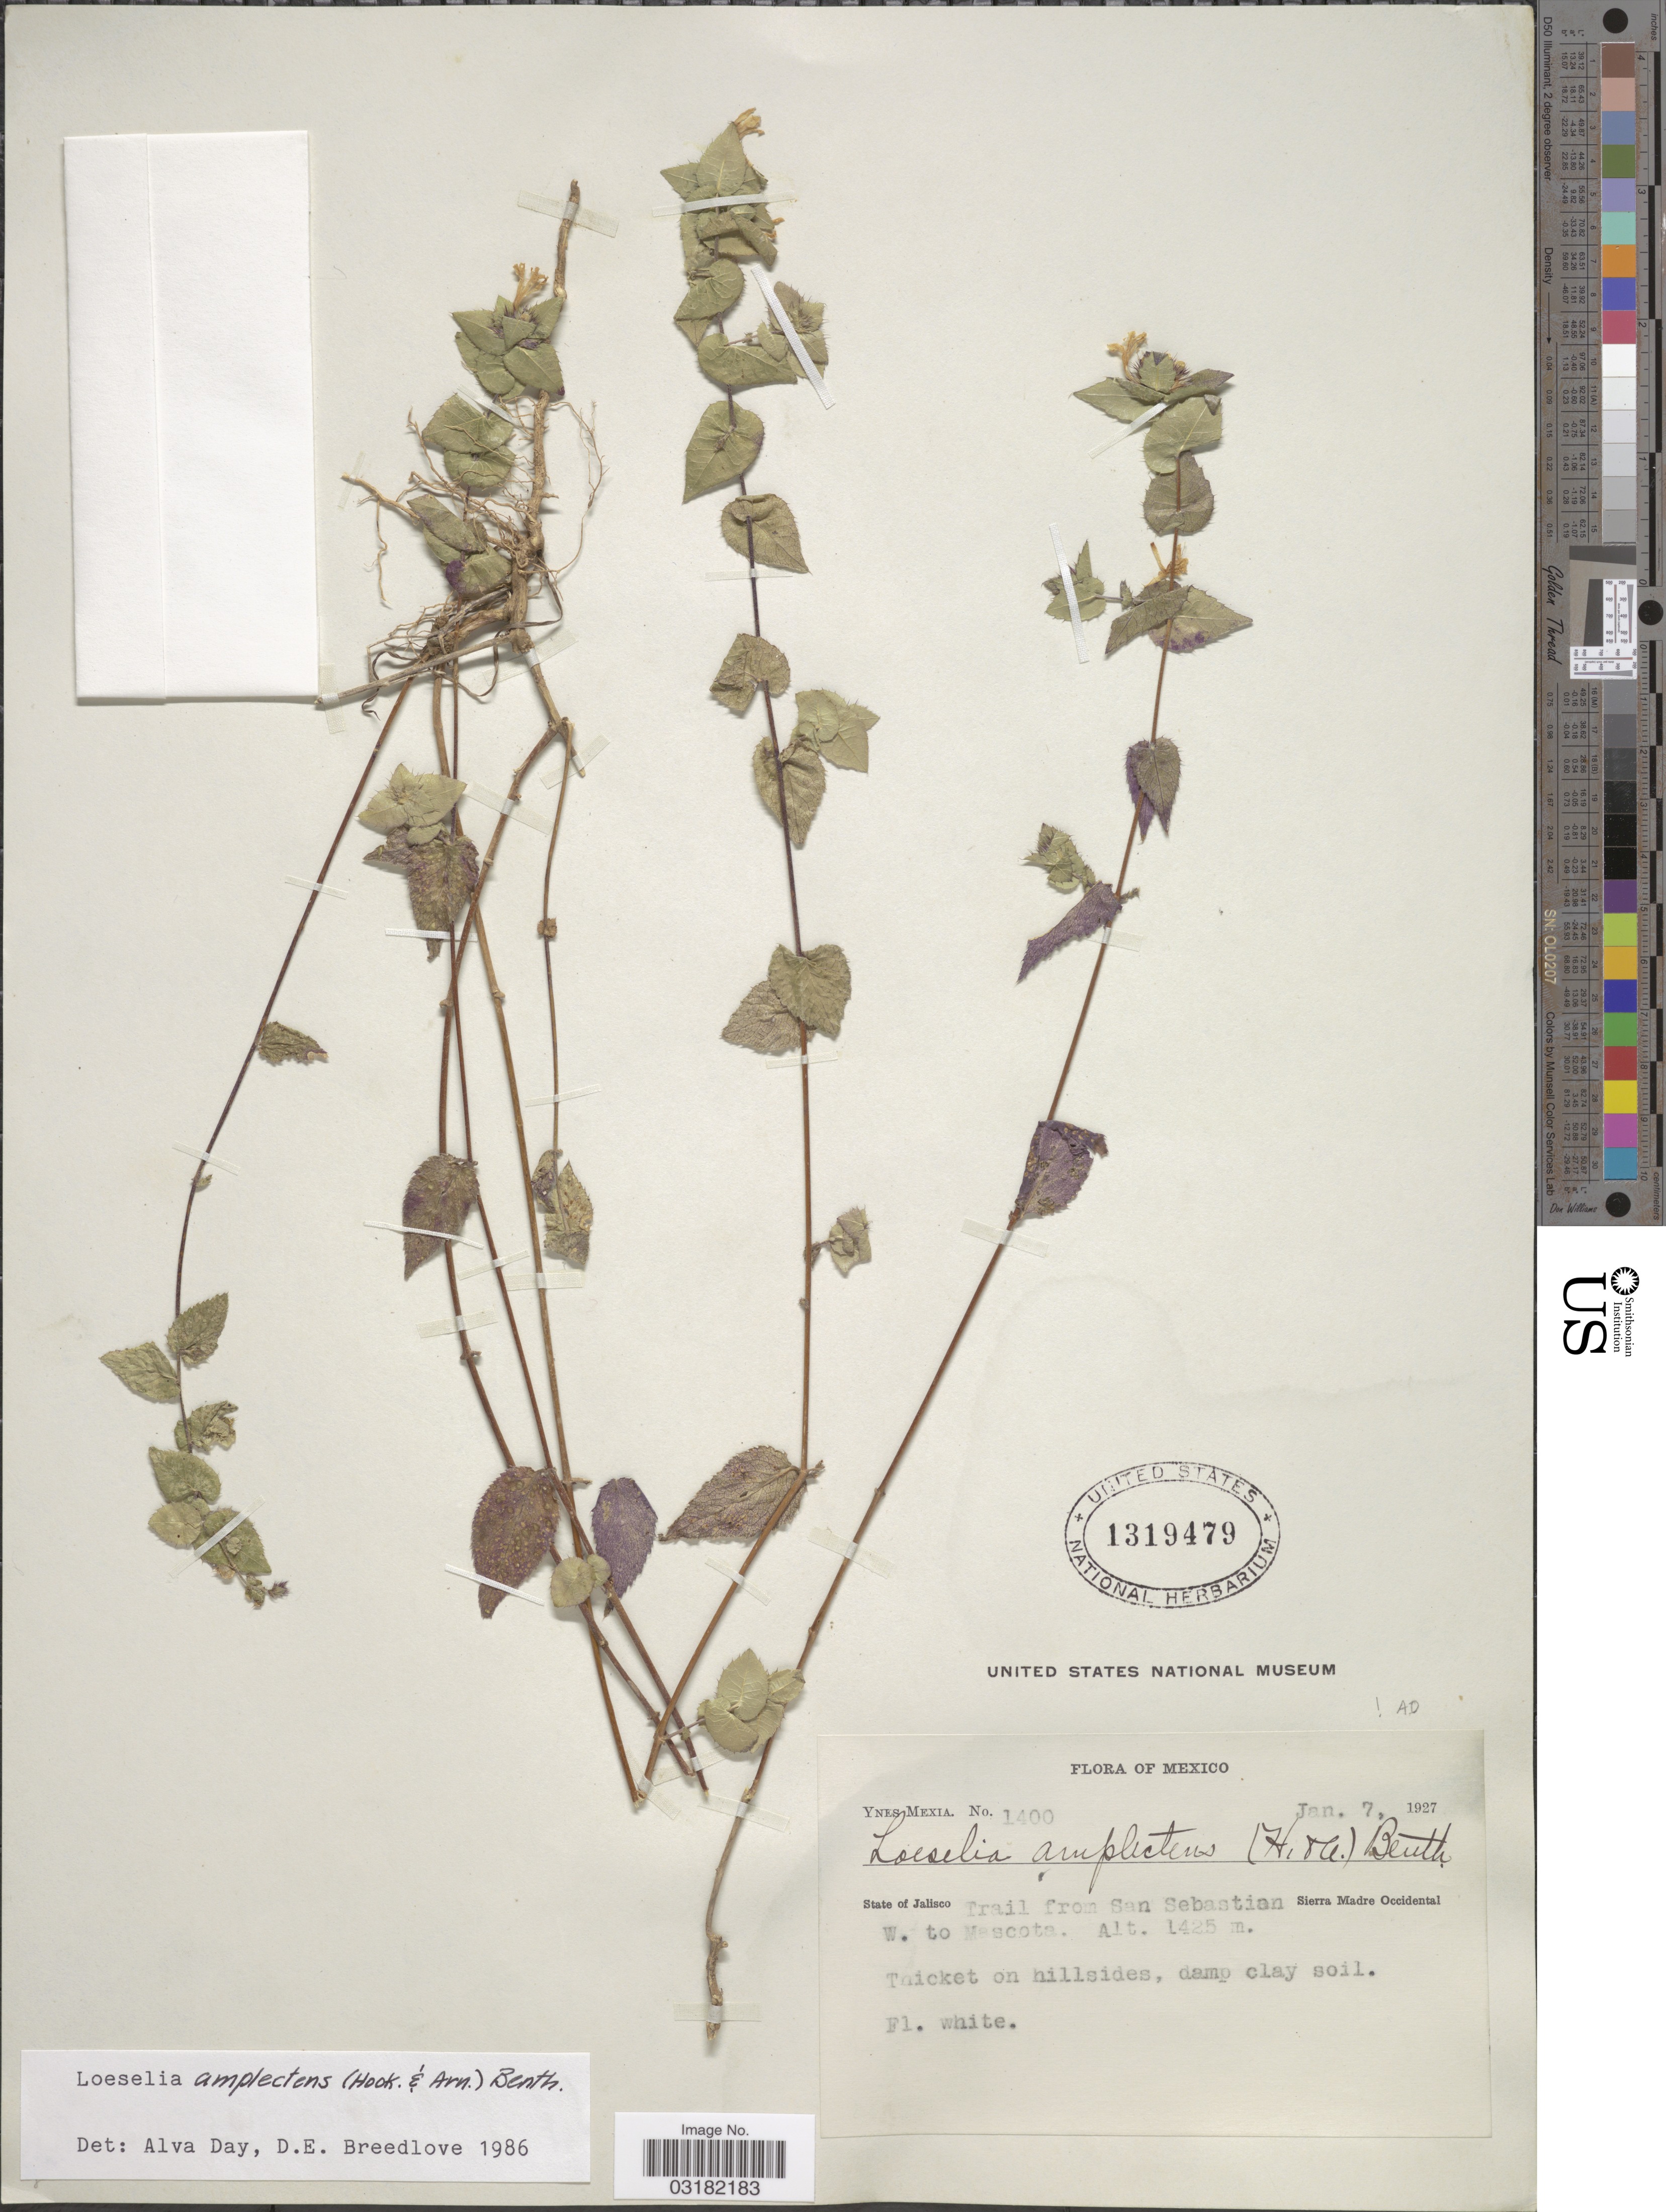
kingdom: Plantae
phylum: Tracheophyta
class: Magnoliopsida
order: Ericales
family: Polemoniaceae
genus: Loeselia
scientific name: Loeselia amplectens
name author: (Hook. & Arn.) Benth. ex DC.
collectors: Y. Mexia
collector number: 1400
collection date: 1927-01-07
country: Mexico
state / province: Jalisco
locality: Trail from San Sebastian Sierra Madre Occidental W. to Mascota. Thicket on hillsides.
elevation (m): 1425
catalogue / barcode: US 1319479